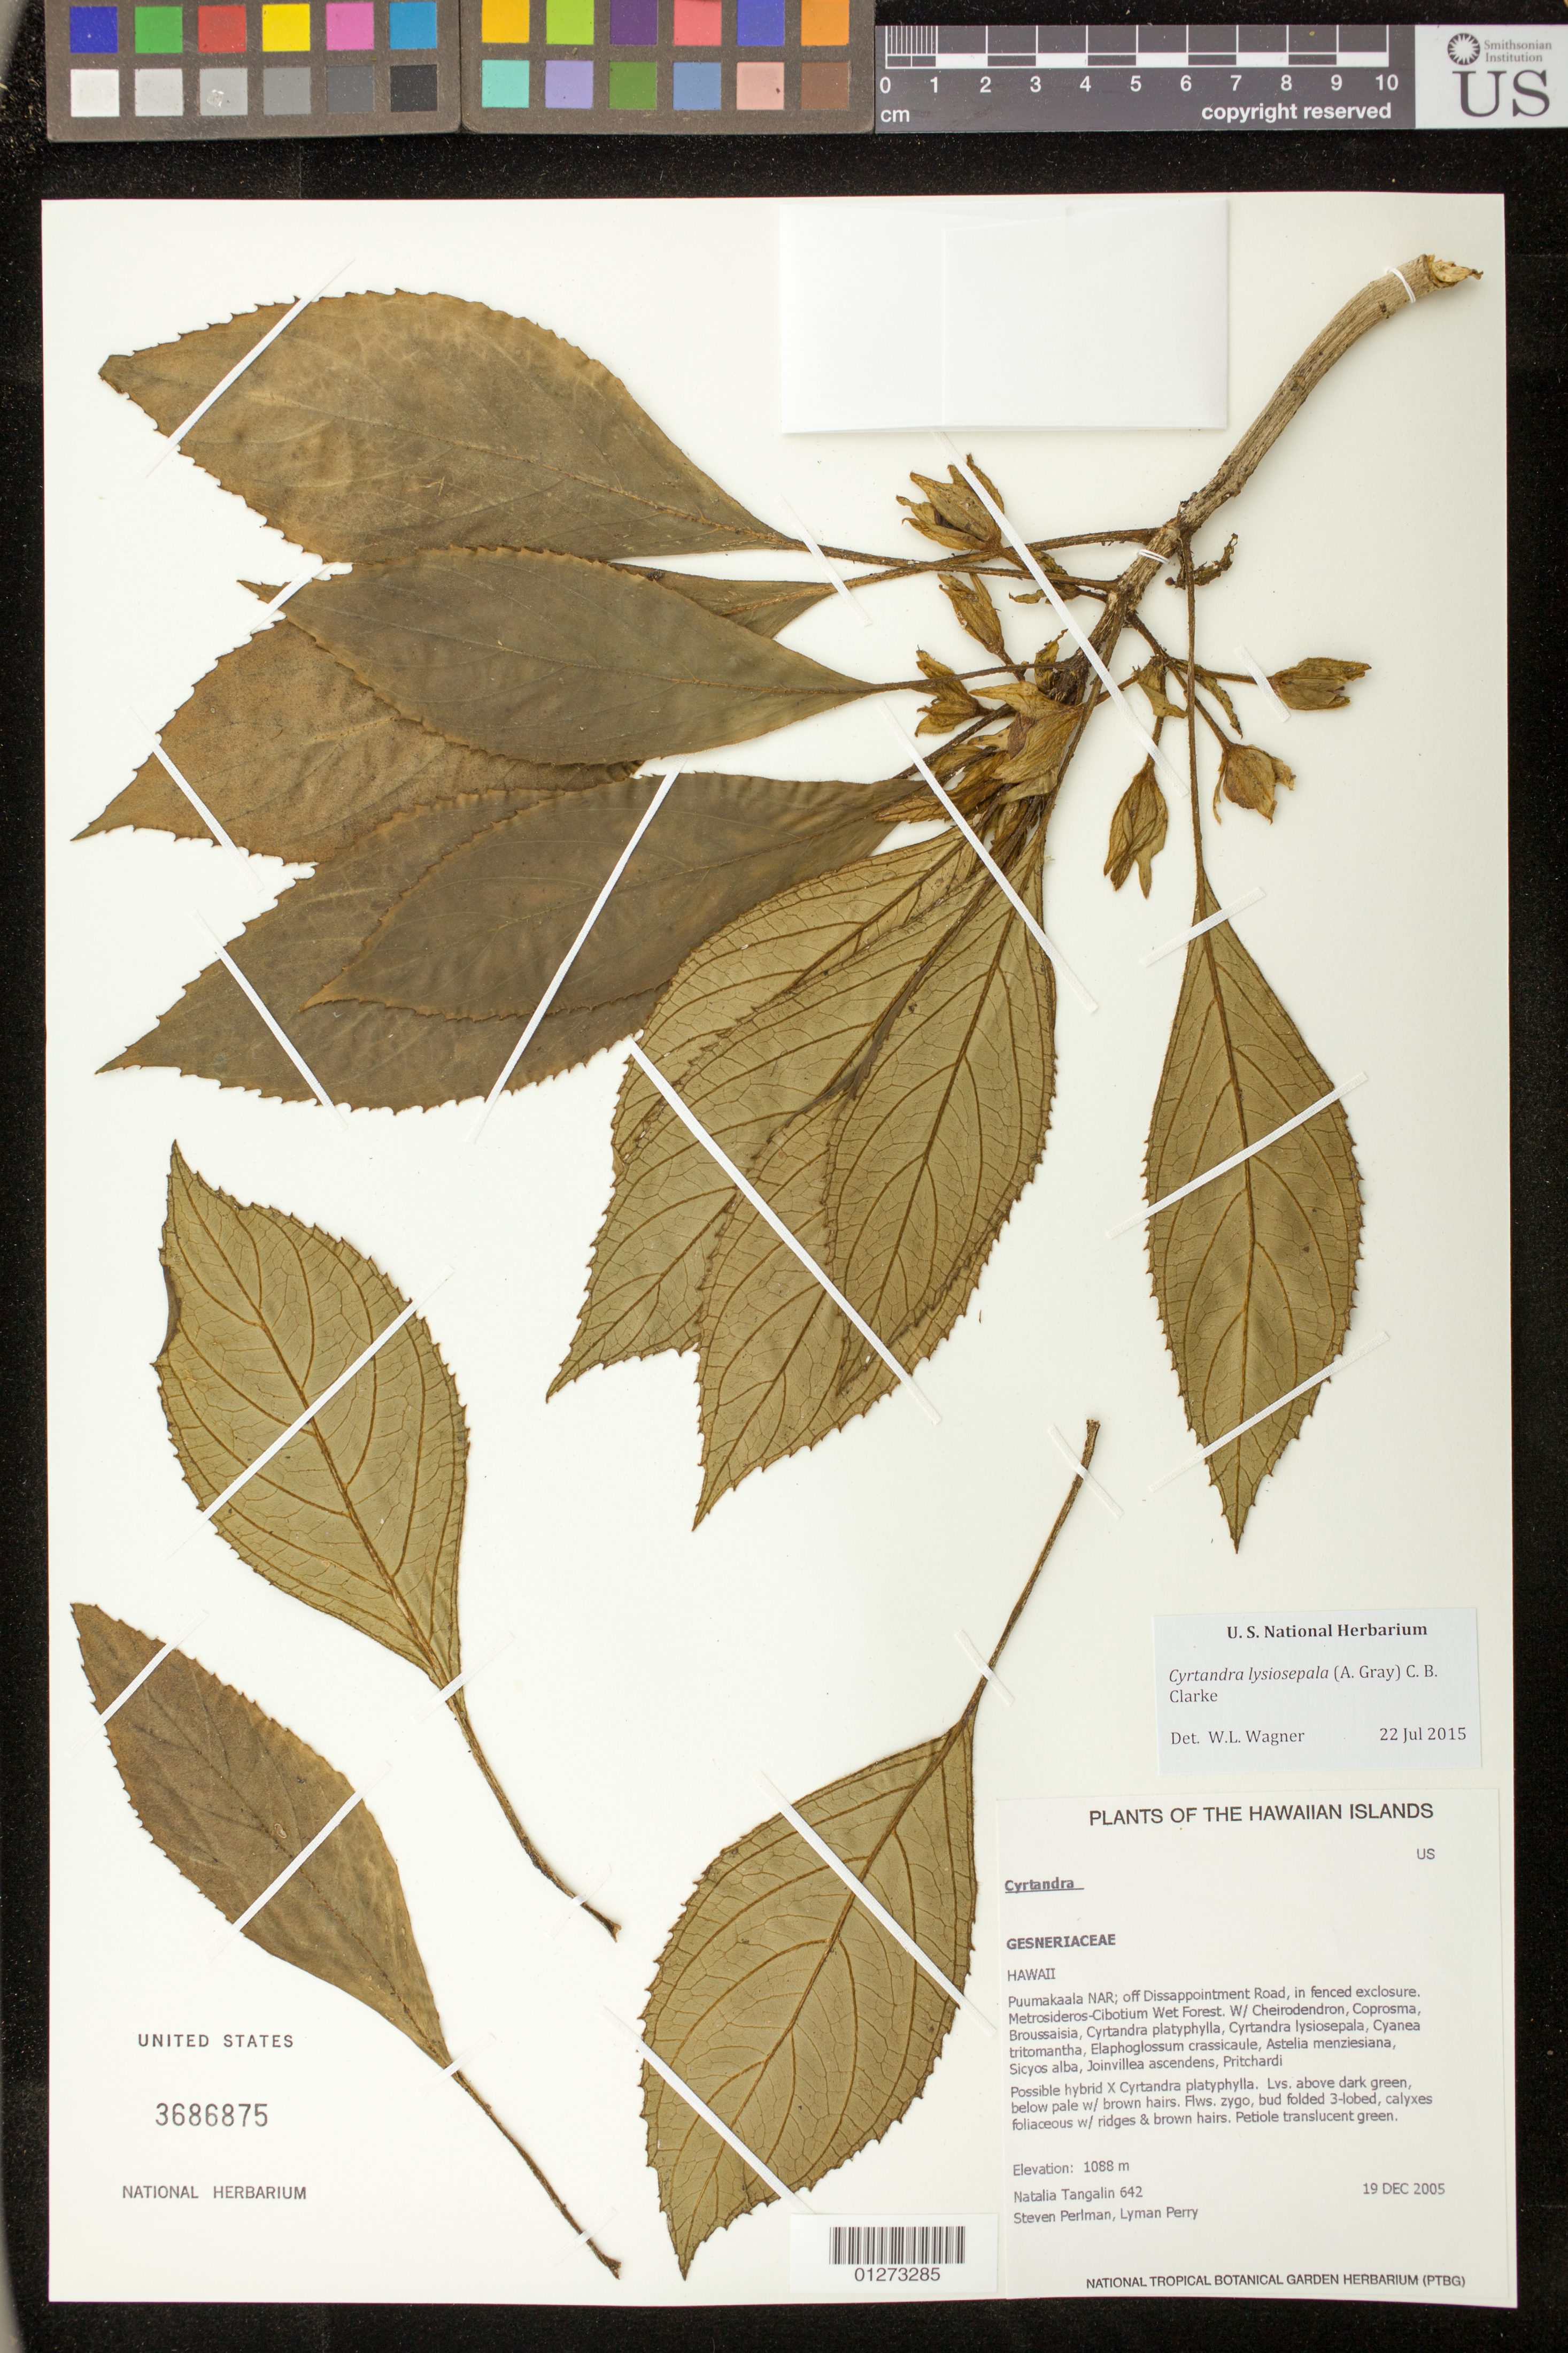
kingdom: Plantae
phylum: Tracheophyta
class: Magnoliopsida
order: Lamiales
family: Gesneriaceae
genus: Cyrtandra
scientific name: Cyrtandra lysiosepala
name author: (A. Gray) C.B. Clarke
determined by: Wagner, W. L., (BOT), Smithsonian Institution - National Museum of Natural History (UNITED STATES)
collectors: N. Tangalin, S. P. Perlman & L. Perry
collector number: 642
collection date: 2005-12-19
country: United States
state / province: Hawaii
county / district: Hawaii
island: Hawaii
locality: Puumakaala NAR, off Dissappointment Road, in fenced exclosure.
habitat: Wet forest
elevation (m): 1088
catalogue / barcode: US 3686875